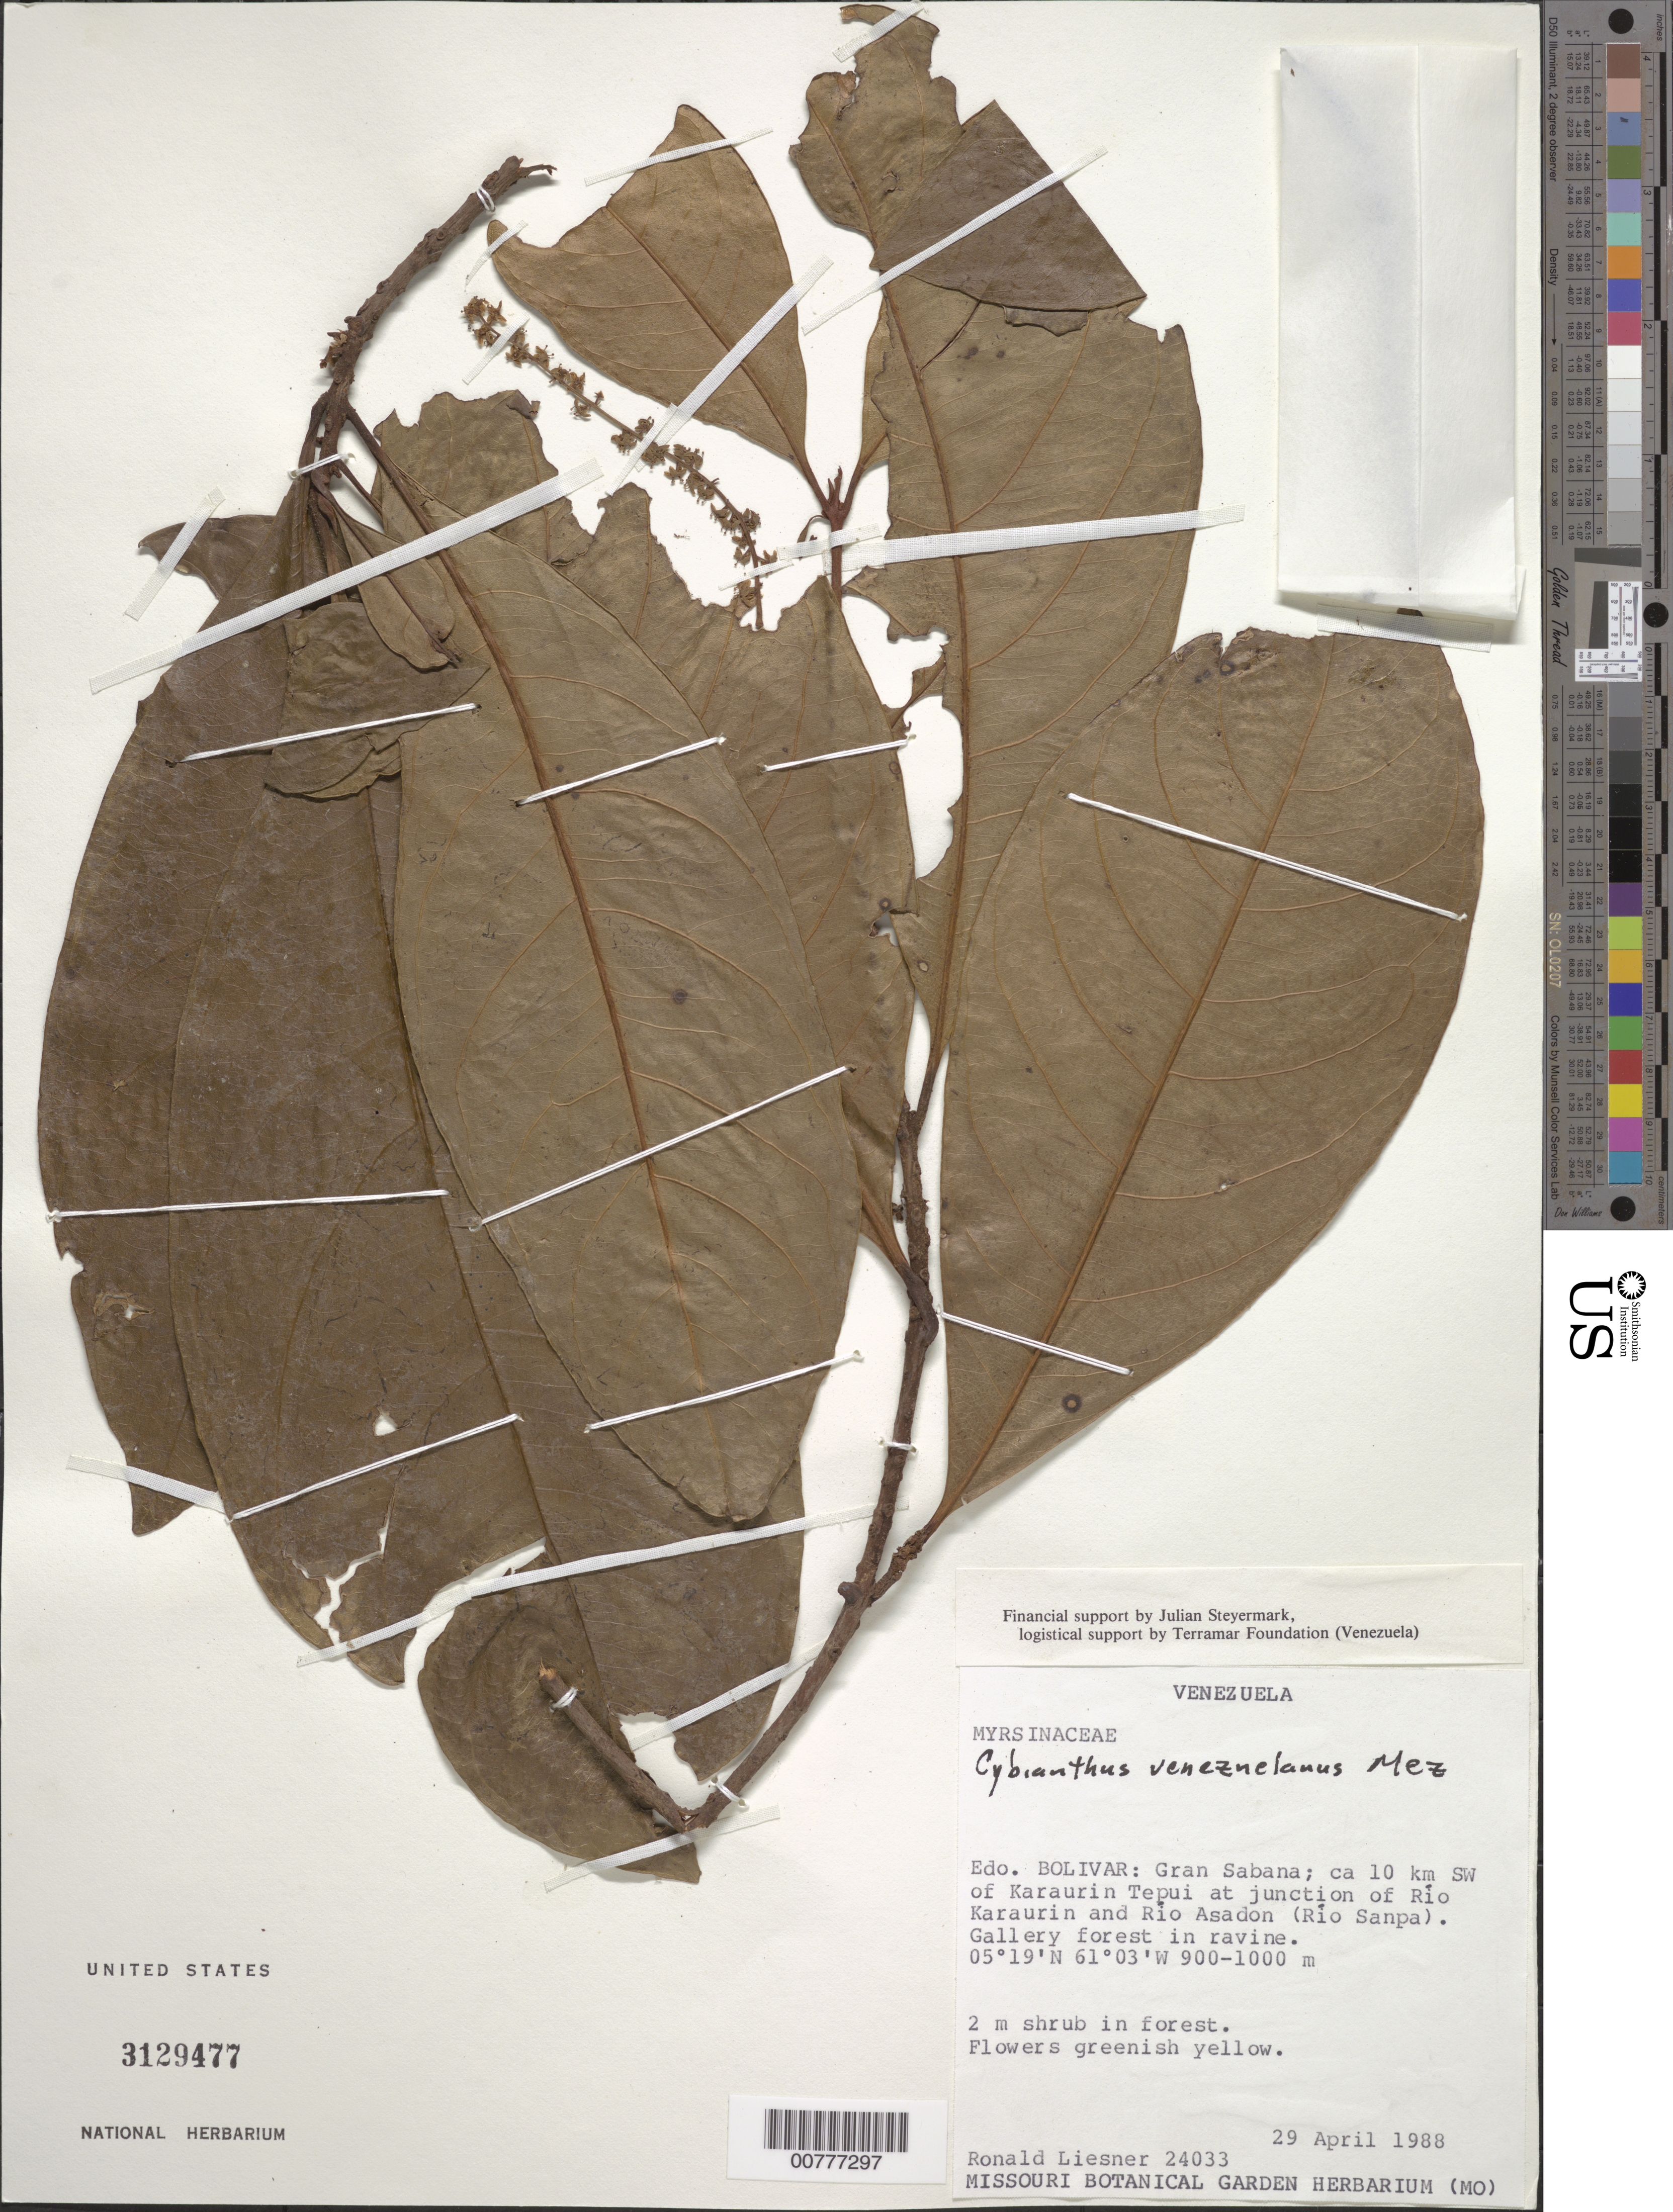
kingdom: Plantae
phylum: Tracheophyta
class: Magnoliopsida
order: Ericales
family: Primulaceae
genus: Cybianthus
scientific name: Cybianthus venezuelanus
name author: Mez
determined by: Pipoly, J. J., III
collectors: R. L. Liesner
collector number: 24033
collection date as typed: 29-Apr-88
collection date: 1988-04-29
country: Venezuela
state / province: Bolívar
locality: Gran Sabana, ca 10 km SW of Karaurin tepuí at junction of Río Karaurin and Río Asadon (Río Sanpa)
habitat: Gallery forest in ravine, in forest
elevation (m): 900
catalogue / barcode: US 3129477